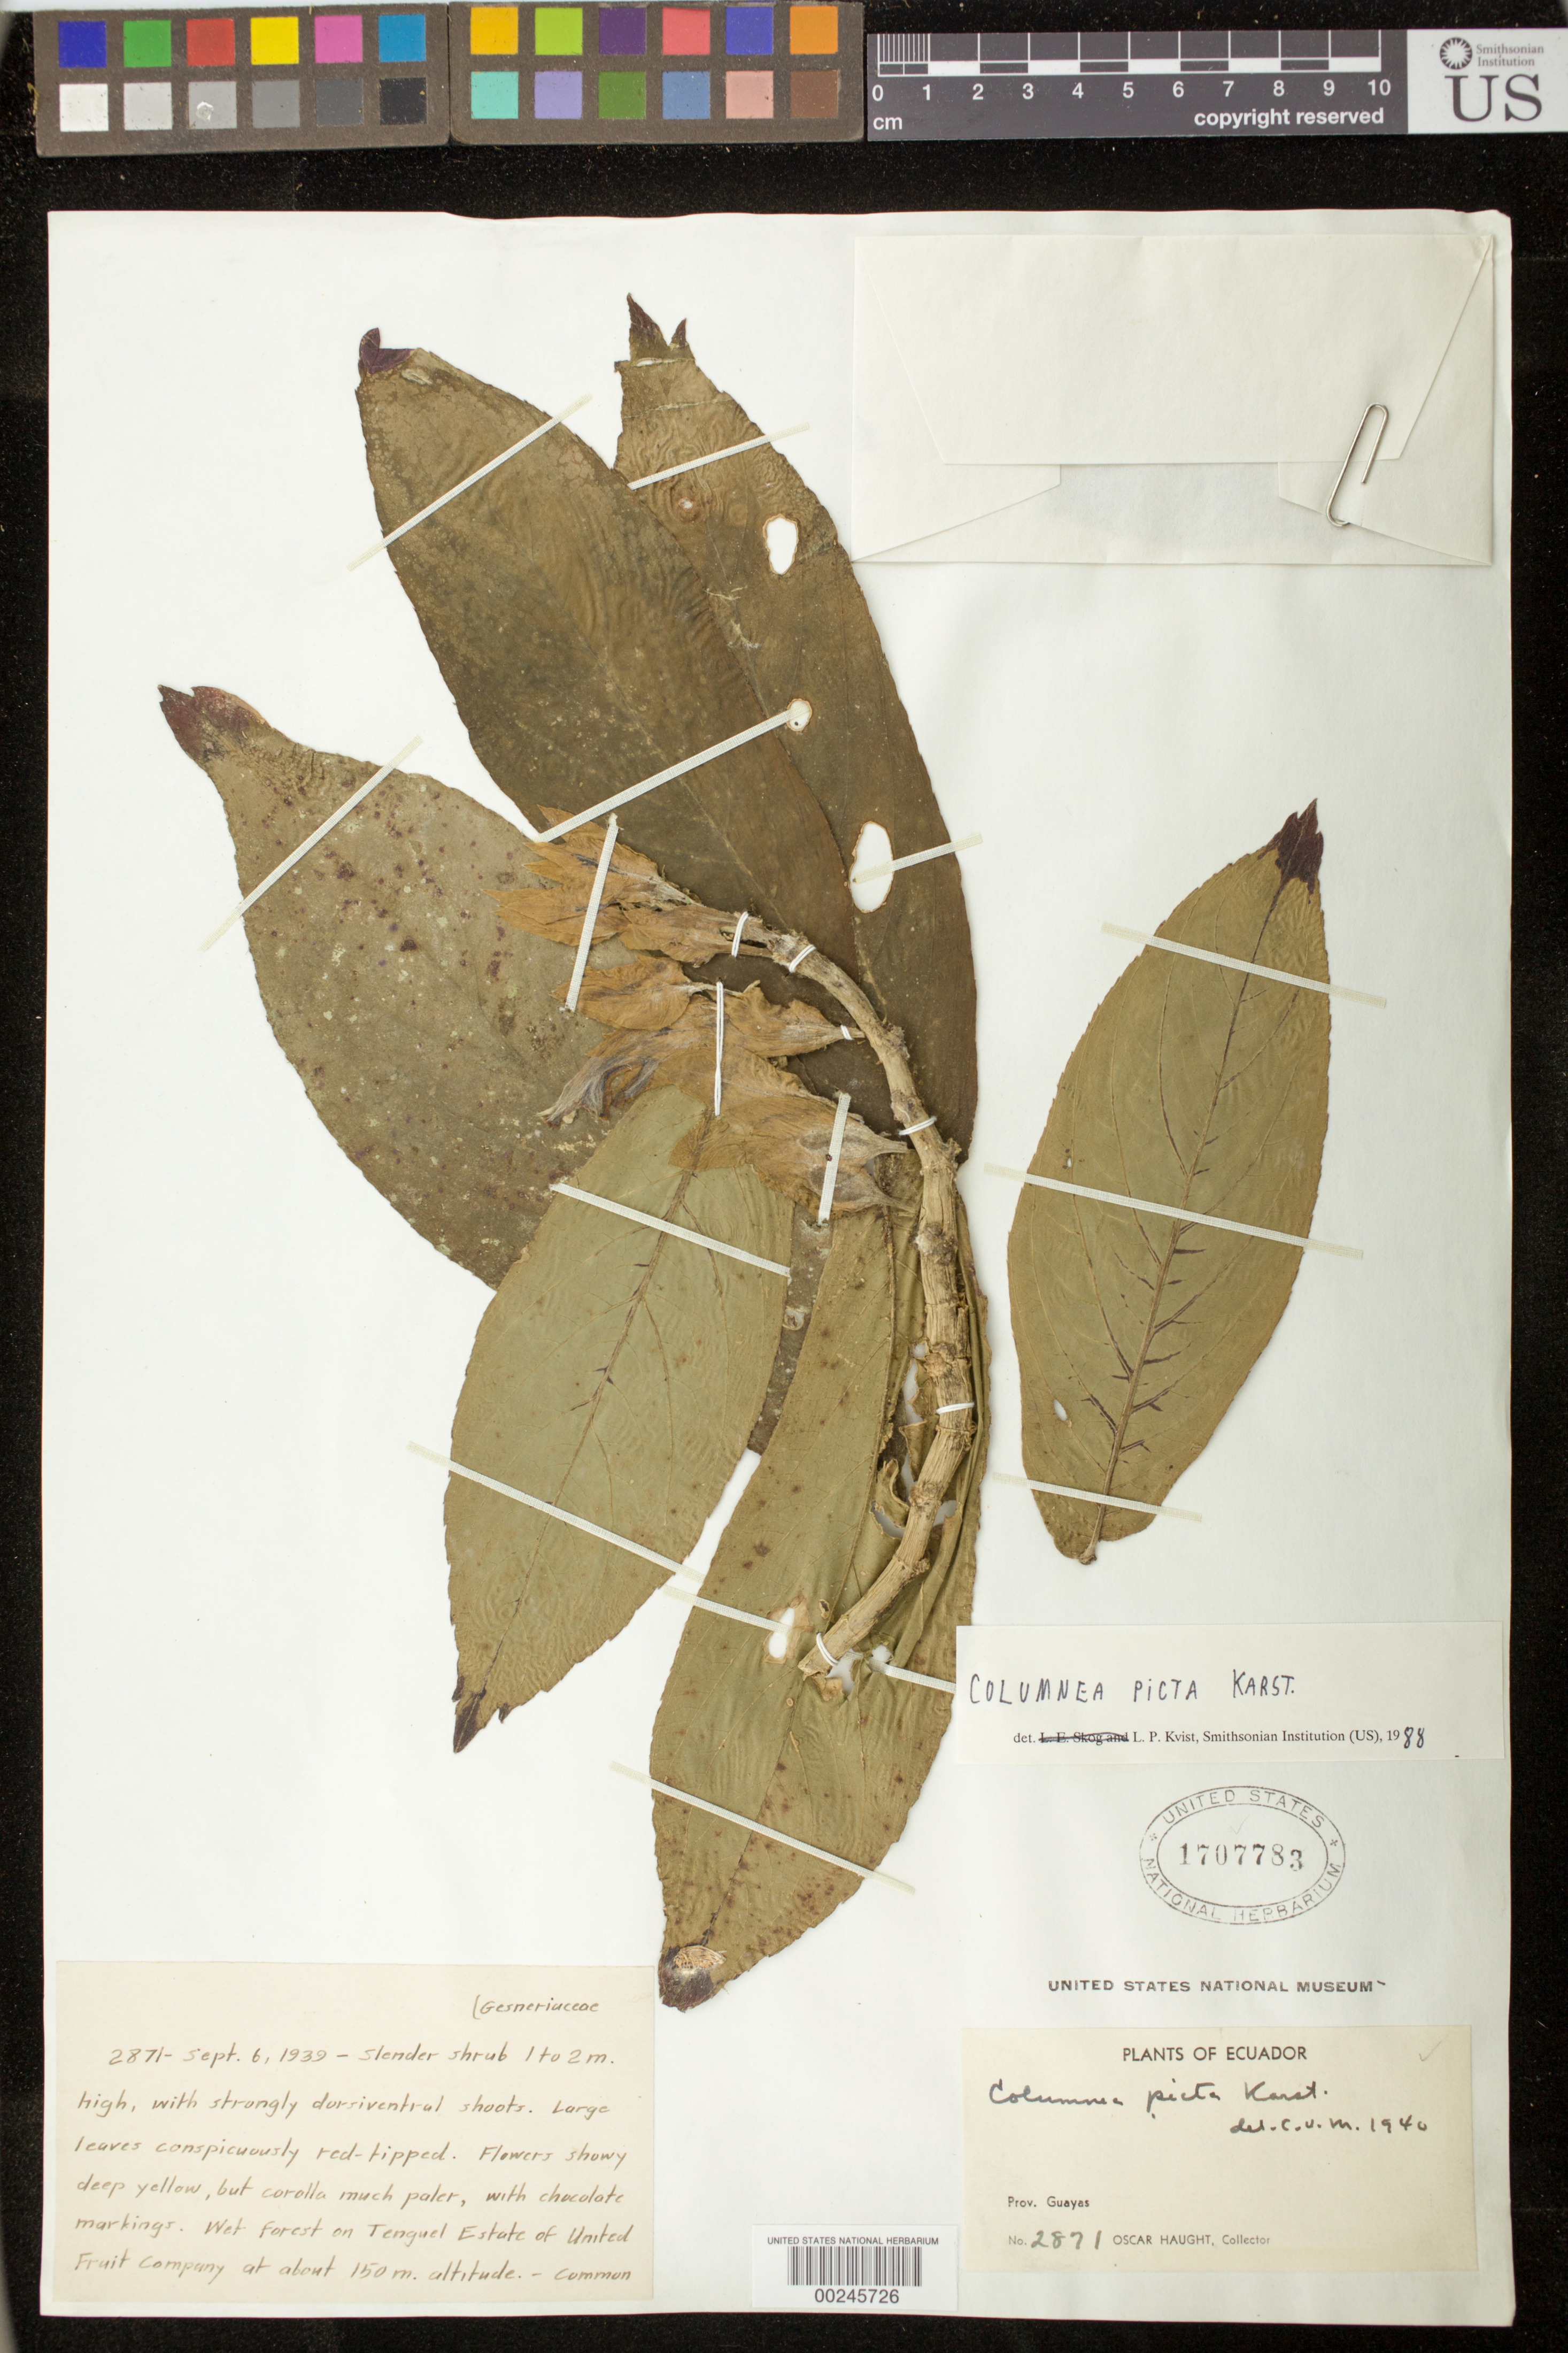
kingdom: Plantae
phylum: Tracheophyta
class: Magnoliopsida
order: Lamiales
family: Gesneriaceae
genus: Columnea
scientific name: Columnea karsteniana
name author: Singh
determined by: Skog, Laurence E.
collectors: O. L. Haught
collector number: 2871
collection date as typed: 06 Sep 1939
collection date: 1939-09-06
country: Ecuador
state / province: Guayas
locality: On Tenguel estate of United Fruit Company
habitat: Wet forest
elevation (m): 150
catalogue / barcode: US 1707783